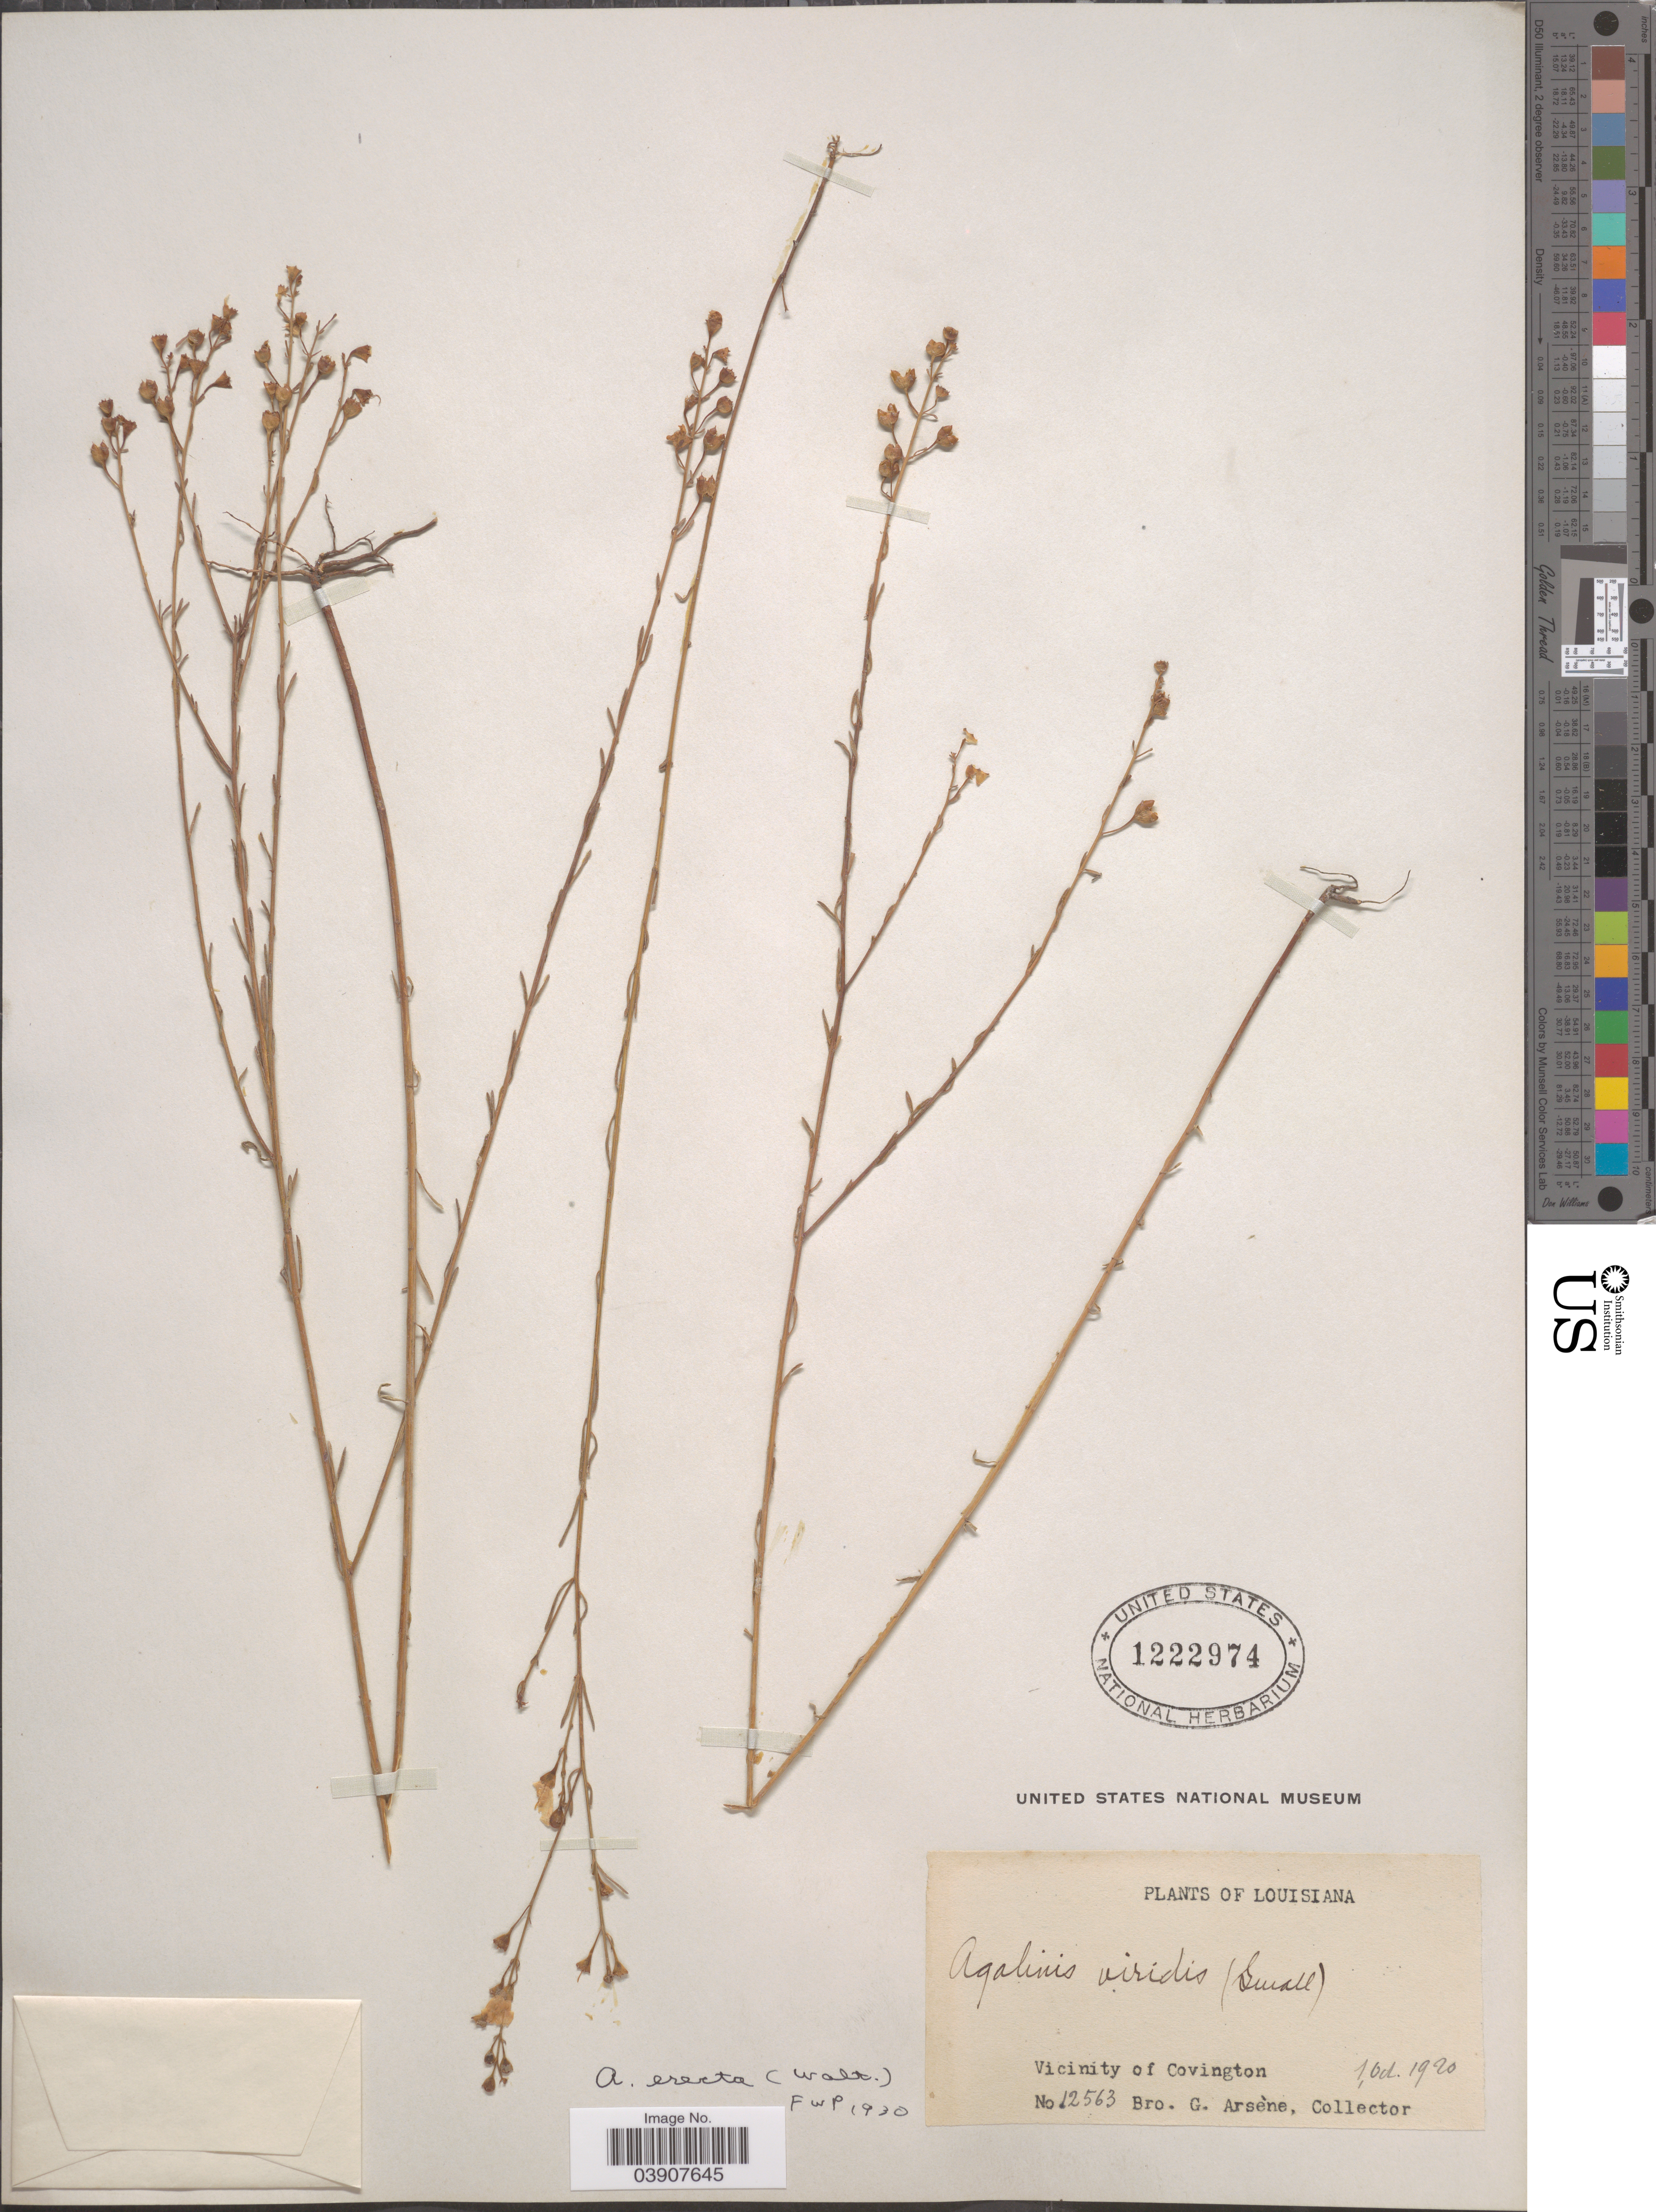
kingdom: Plantae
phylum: Tracheophyta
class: Magnoliopsida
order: Lamiales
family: Orobanchaceae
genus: Agalinis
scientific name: Agalinis erecta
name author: Pennell ex Small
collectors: Bro. G. Arsène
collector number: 12563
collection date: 1920-10-01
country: United States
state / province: Louisiana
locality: Vicinity of Covington.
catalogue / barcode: US 1222974